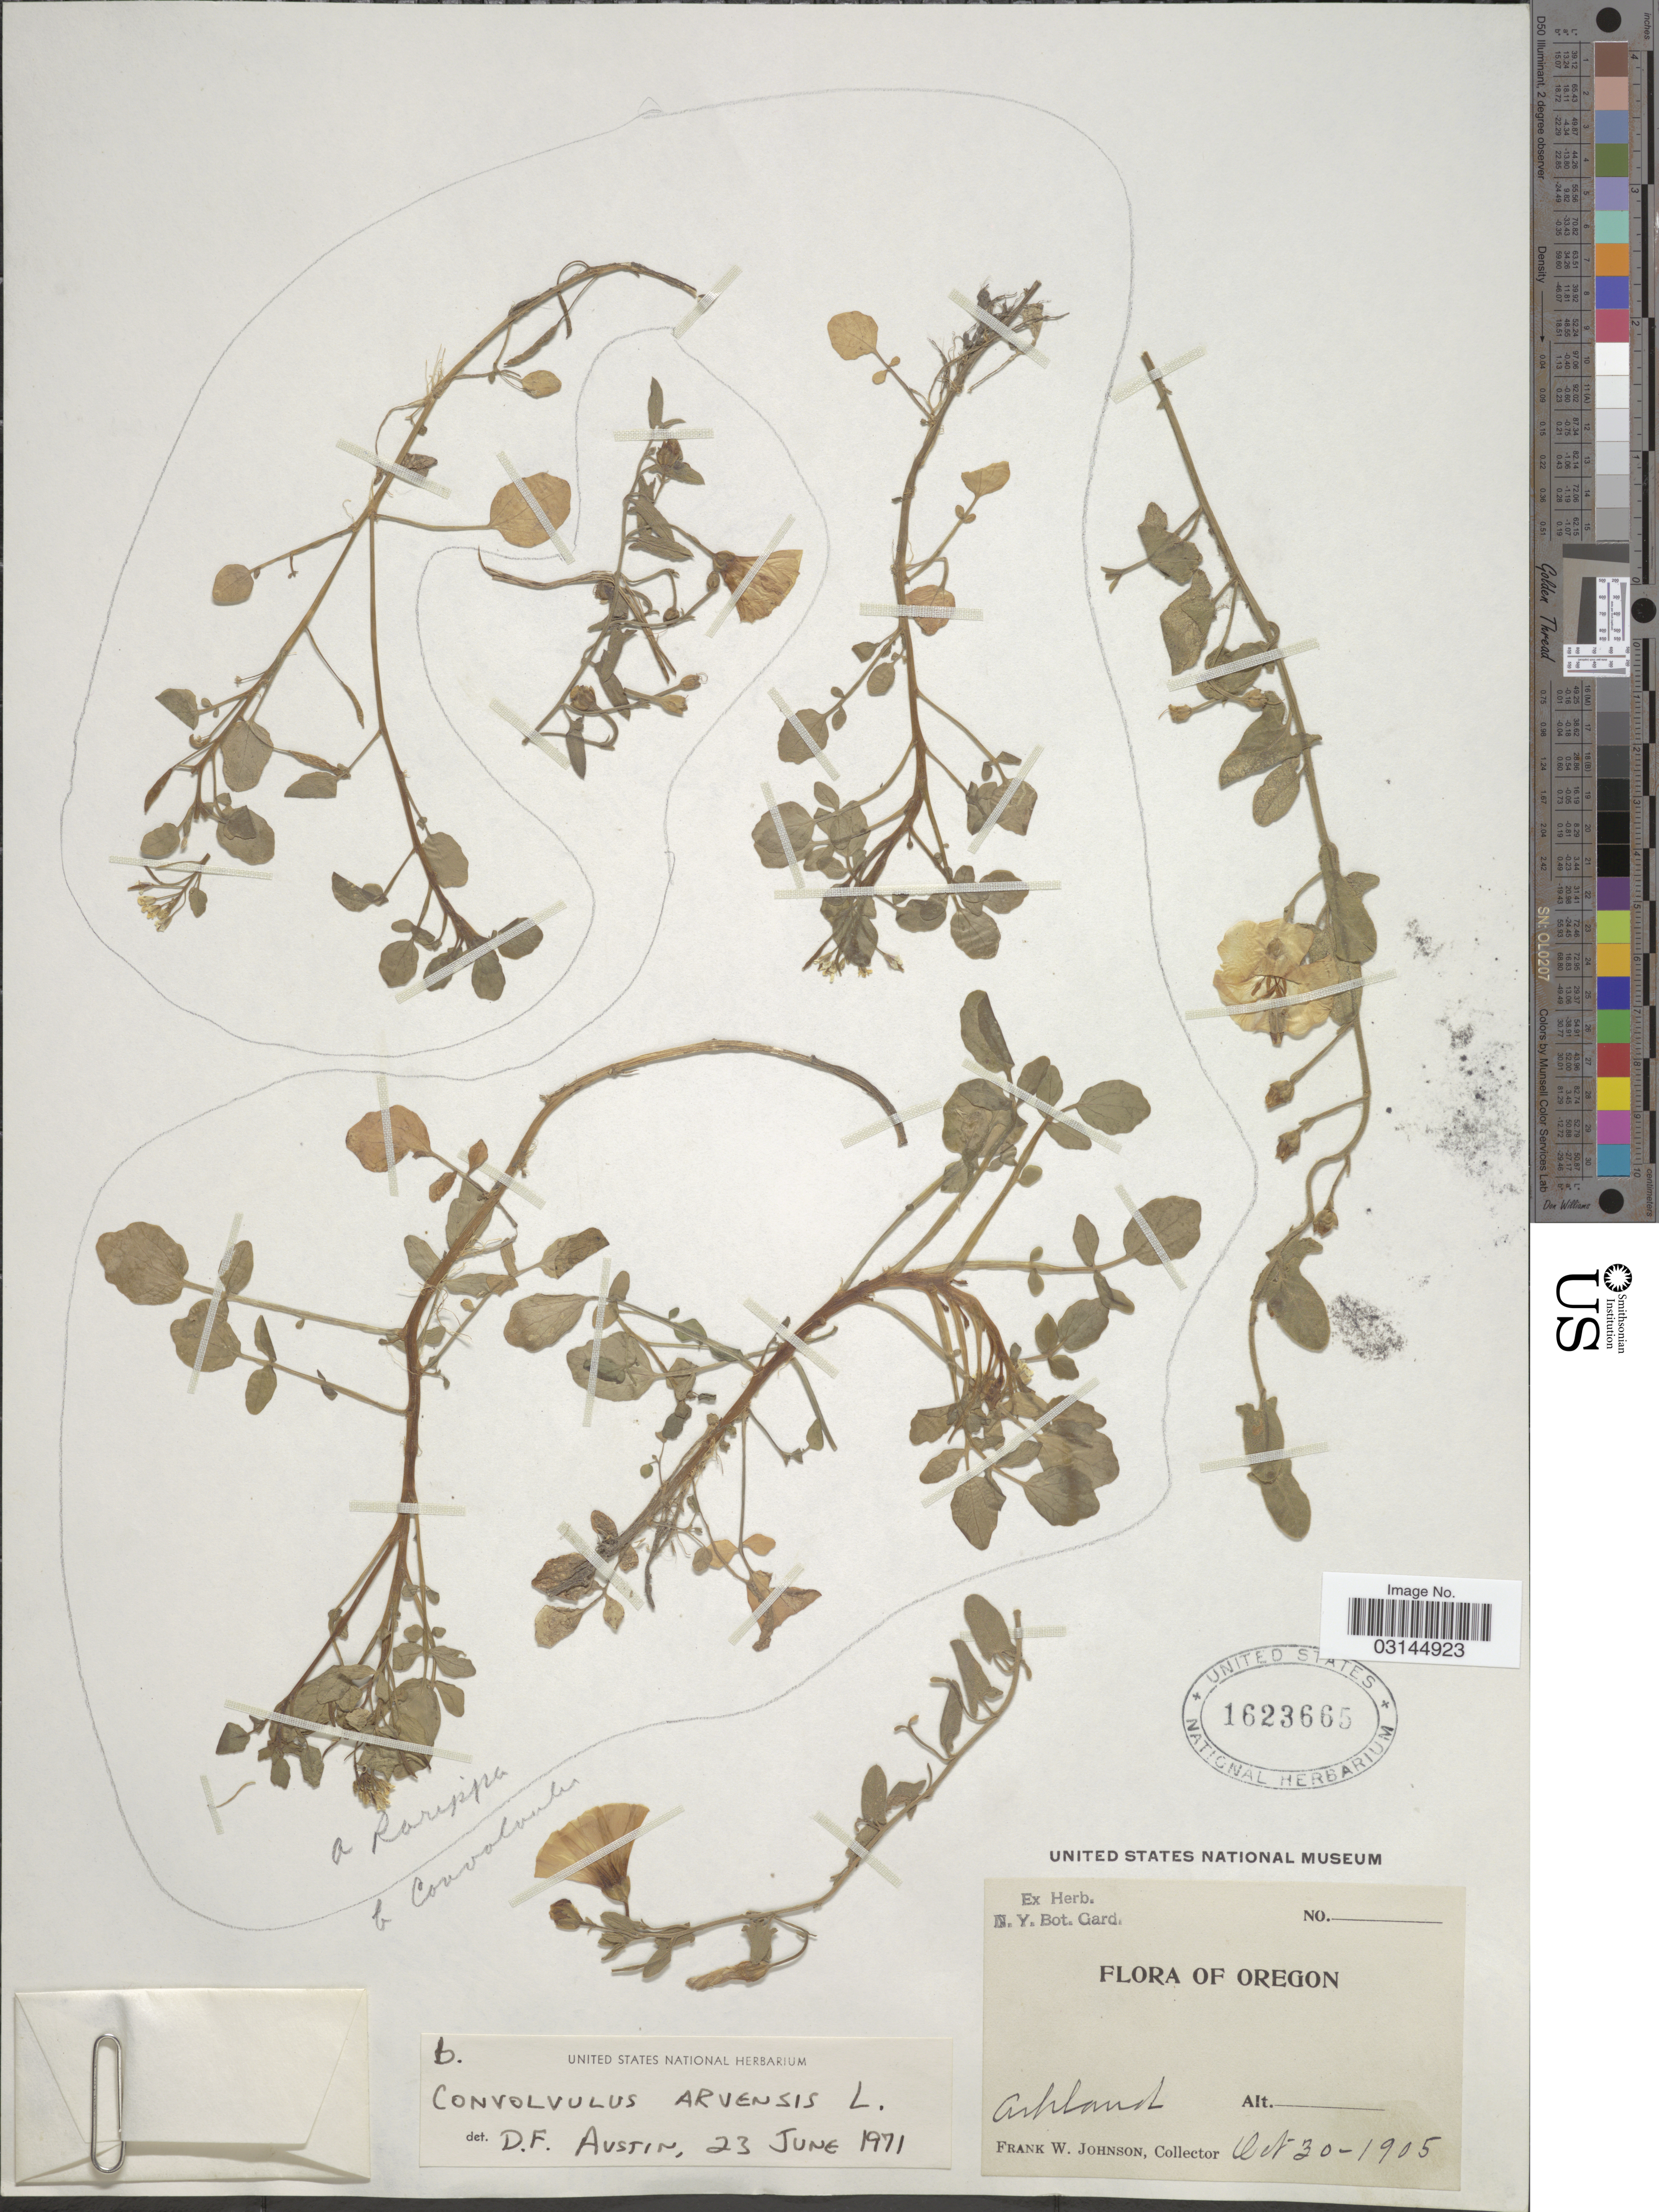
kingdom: Plantae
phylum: Tracheophyta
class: Magnoliopsida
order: Solanales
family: Convolvulaceae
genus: Convolvulus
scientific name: Convolvulus arvensis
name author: L.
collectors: F. W. Johnson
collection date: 1905-10-30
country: United States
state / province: Oregon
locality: Ashland.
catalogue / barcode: US 1623665